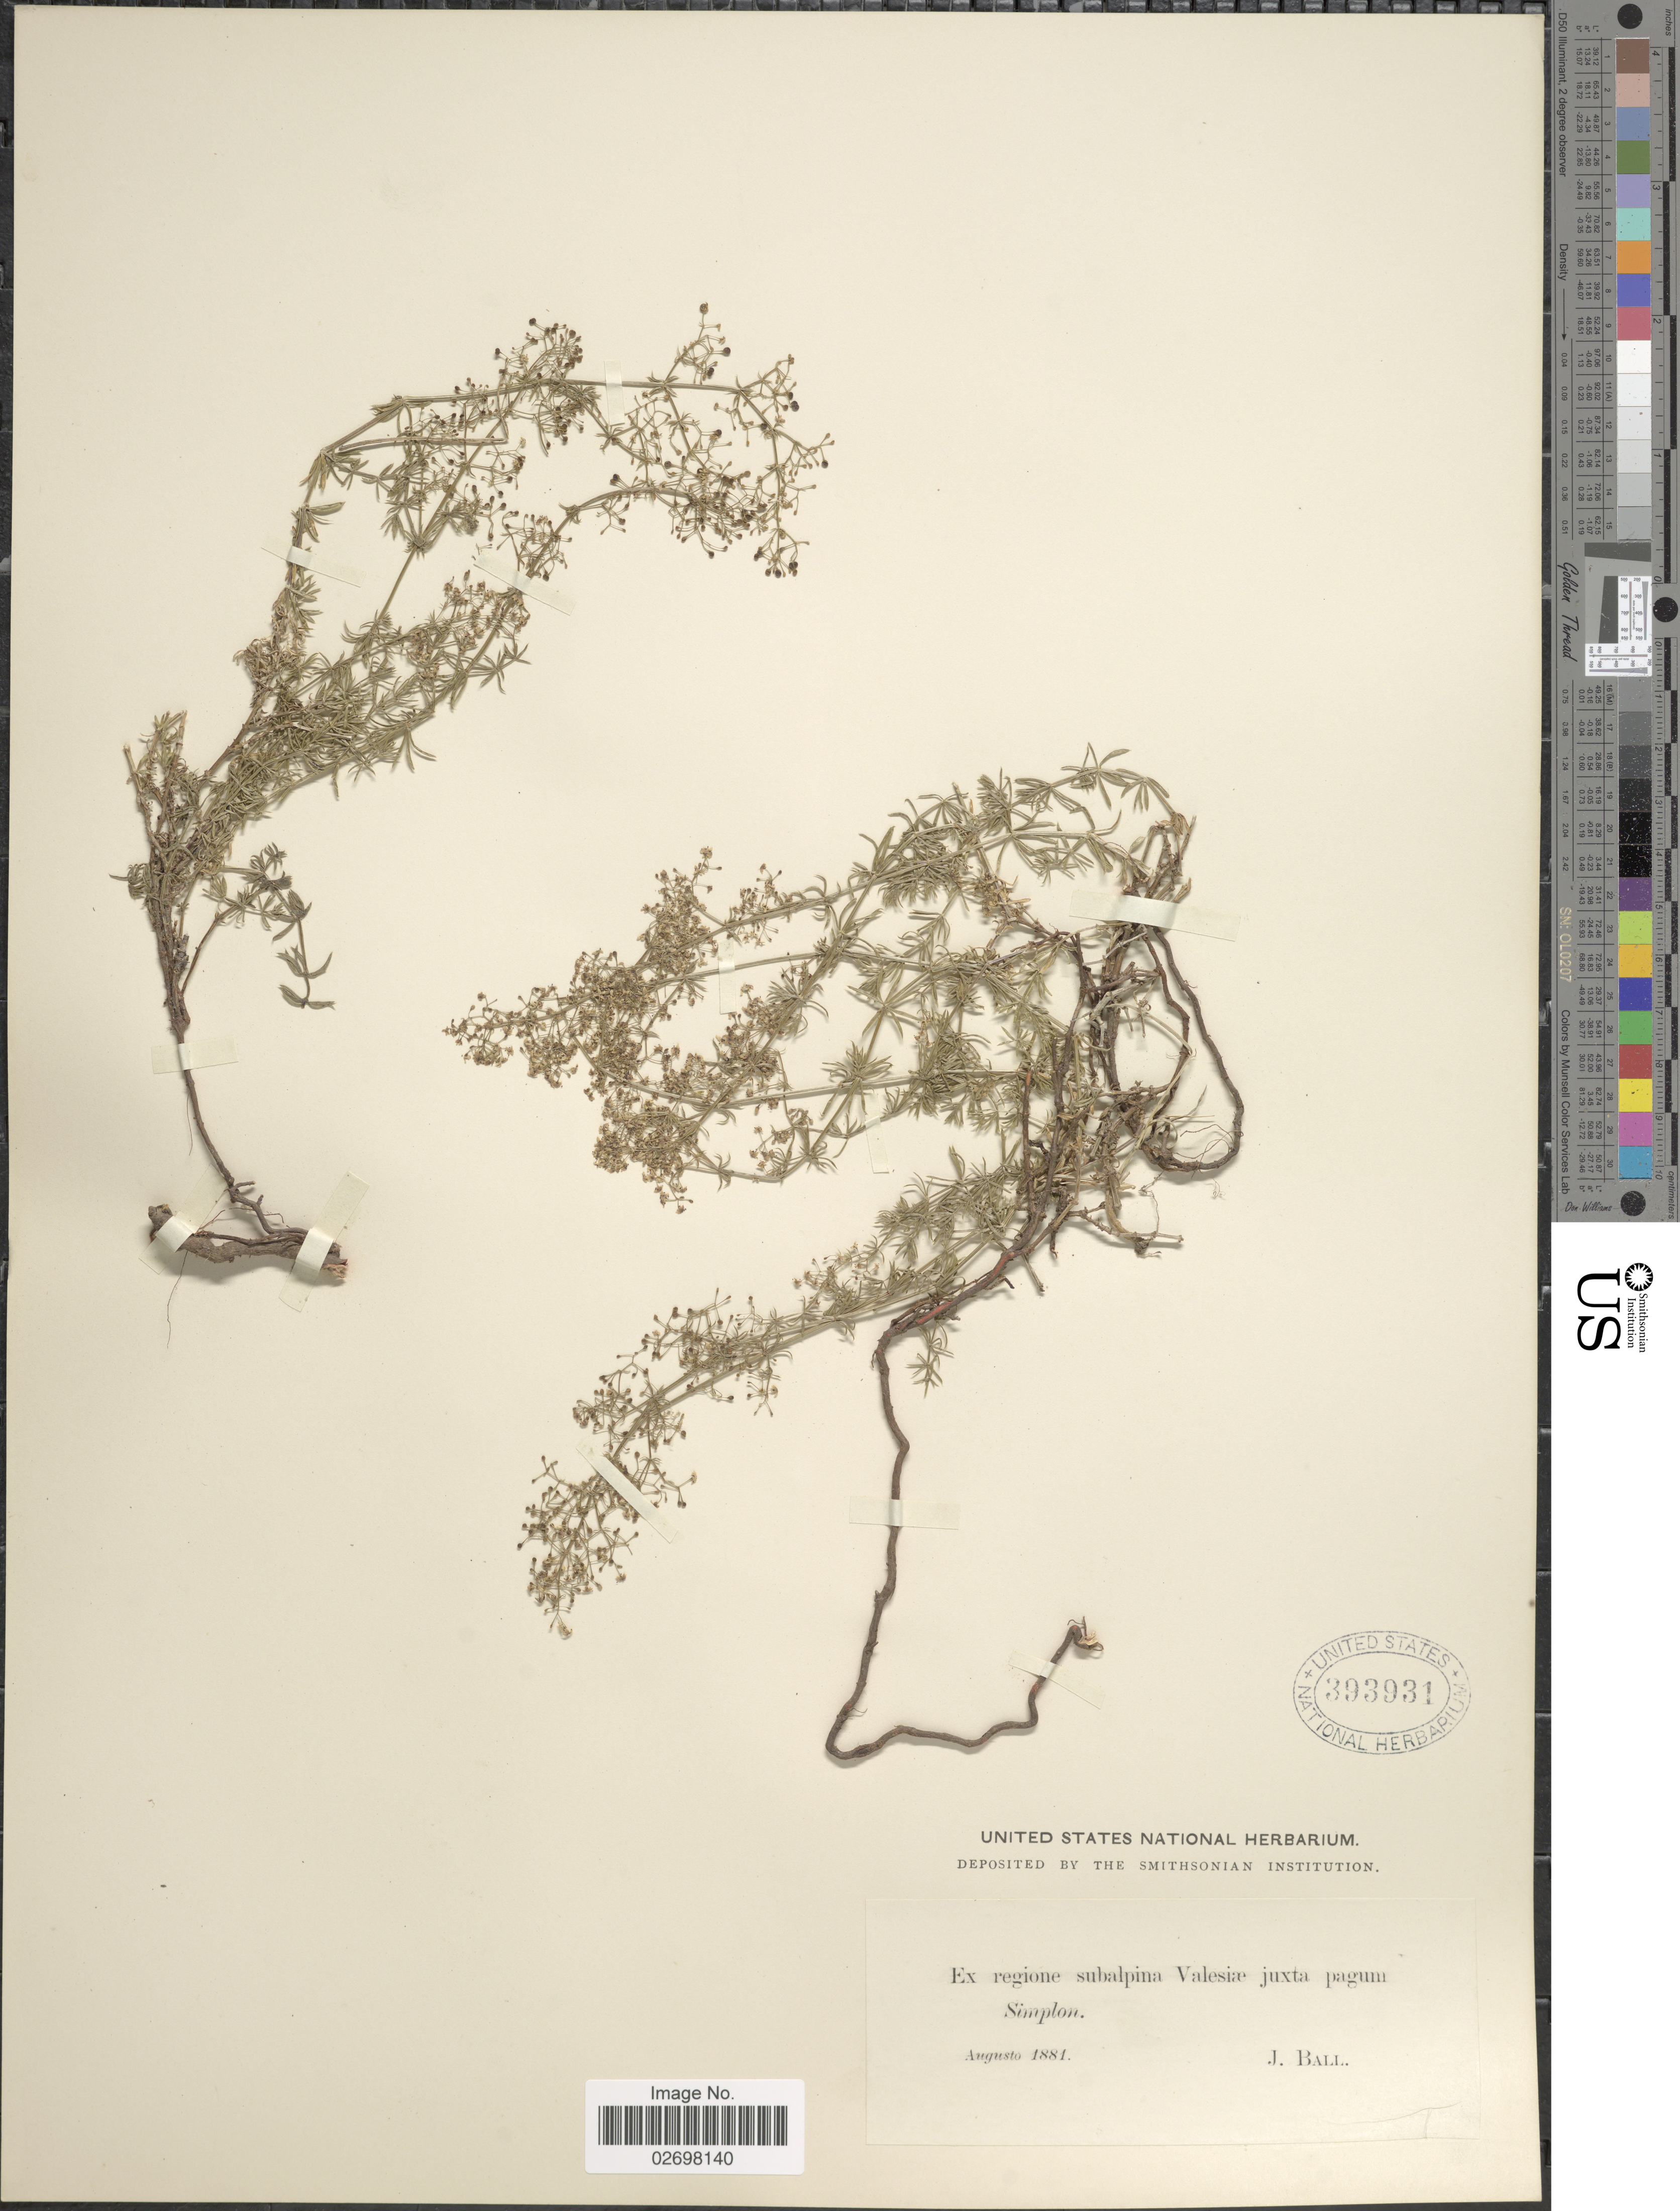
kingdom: Plantae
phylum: Tracheophyta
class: Magnoliopsida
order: Gentianales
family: Rubiaceae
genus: Galium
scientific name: Galium sp.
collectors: J. Ball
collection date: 1881-08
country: Switzerland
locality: Regione subalpina Valesiae juxta pagum Simplon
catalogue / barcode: US 393931